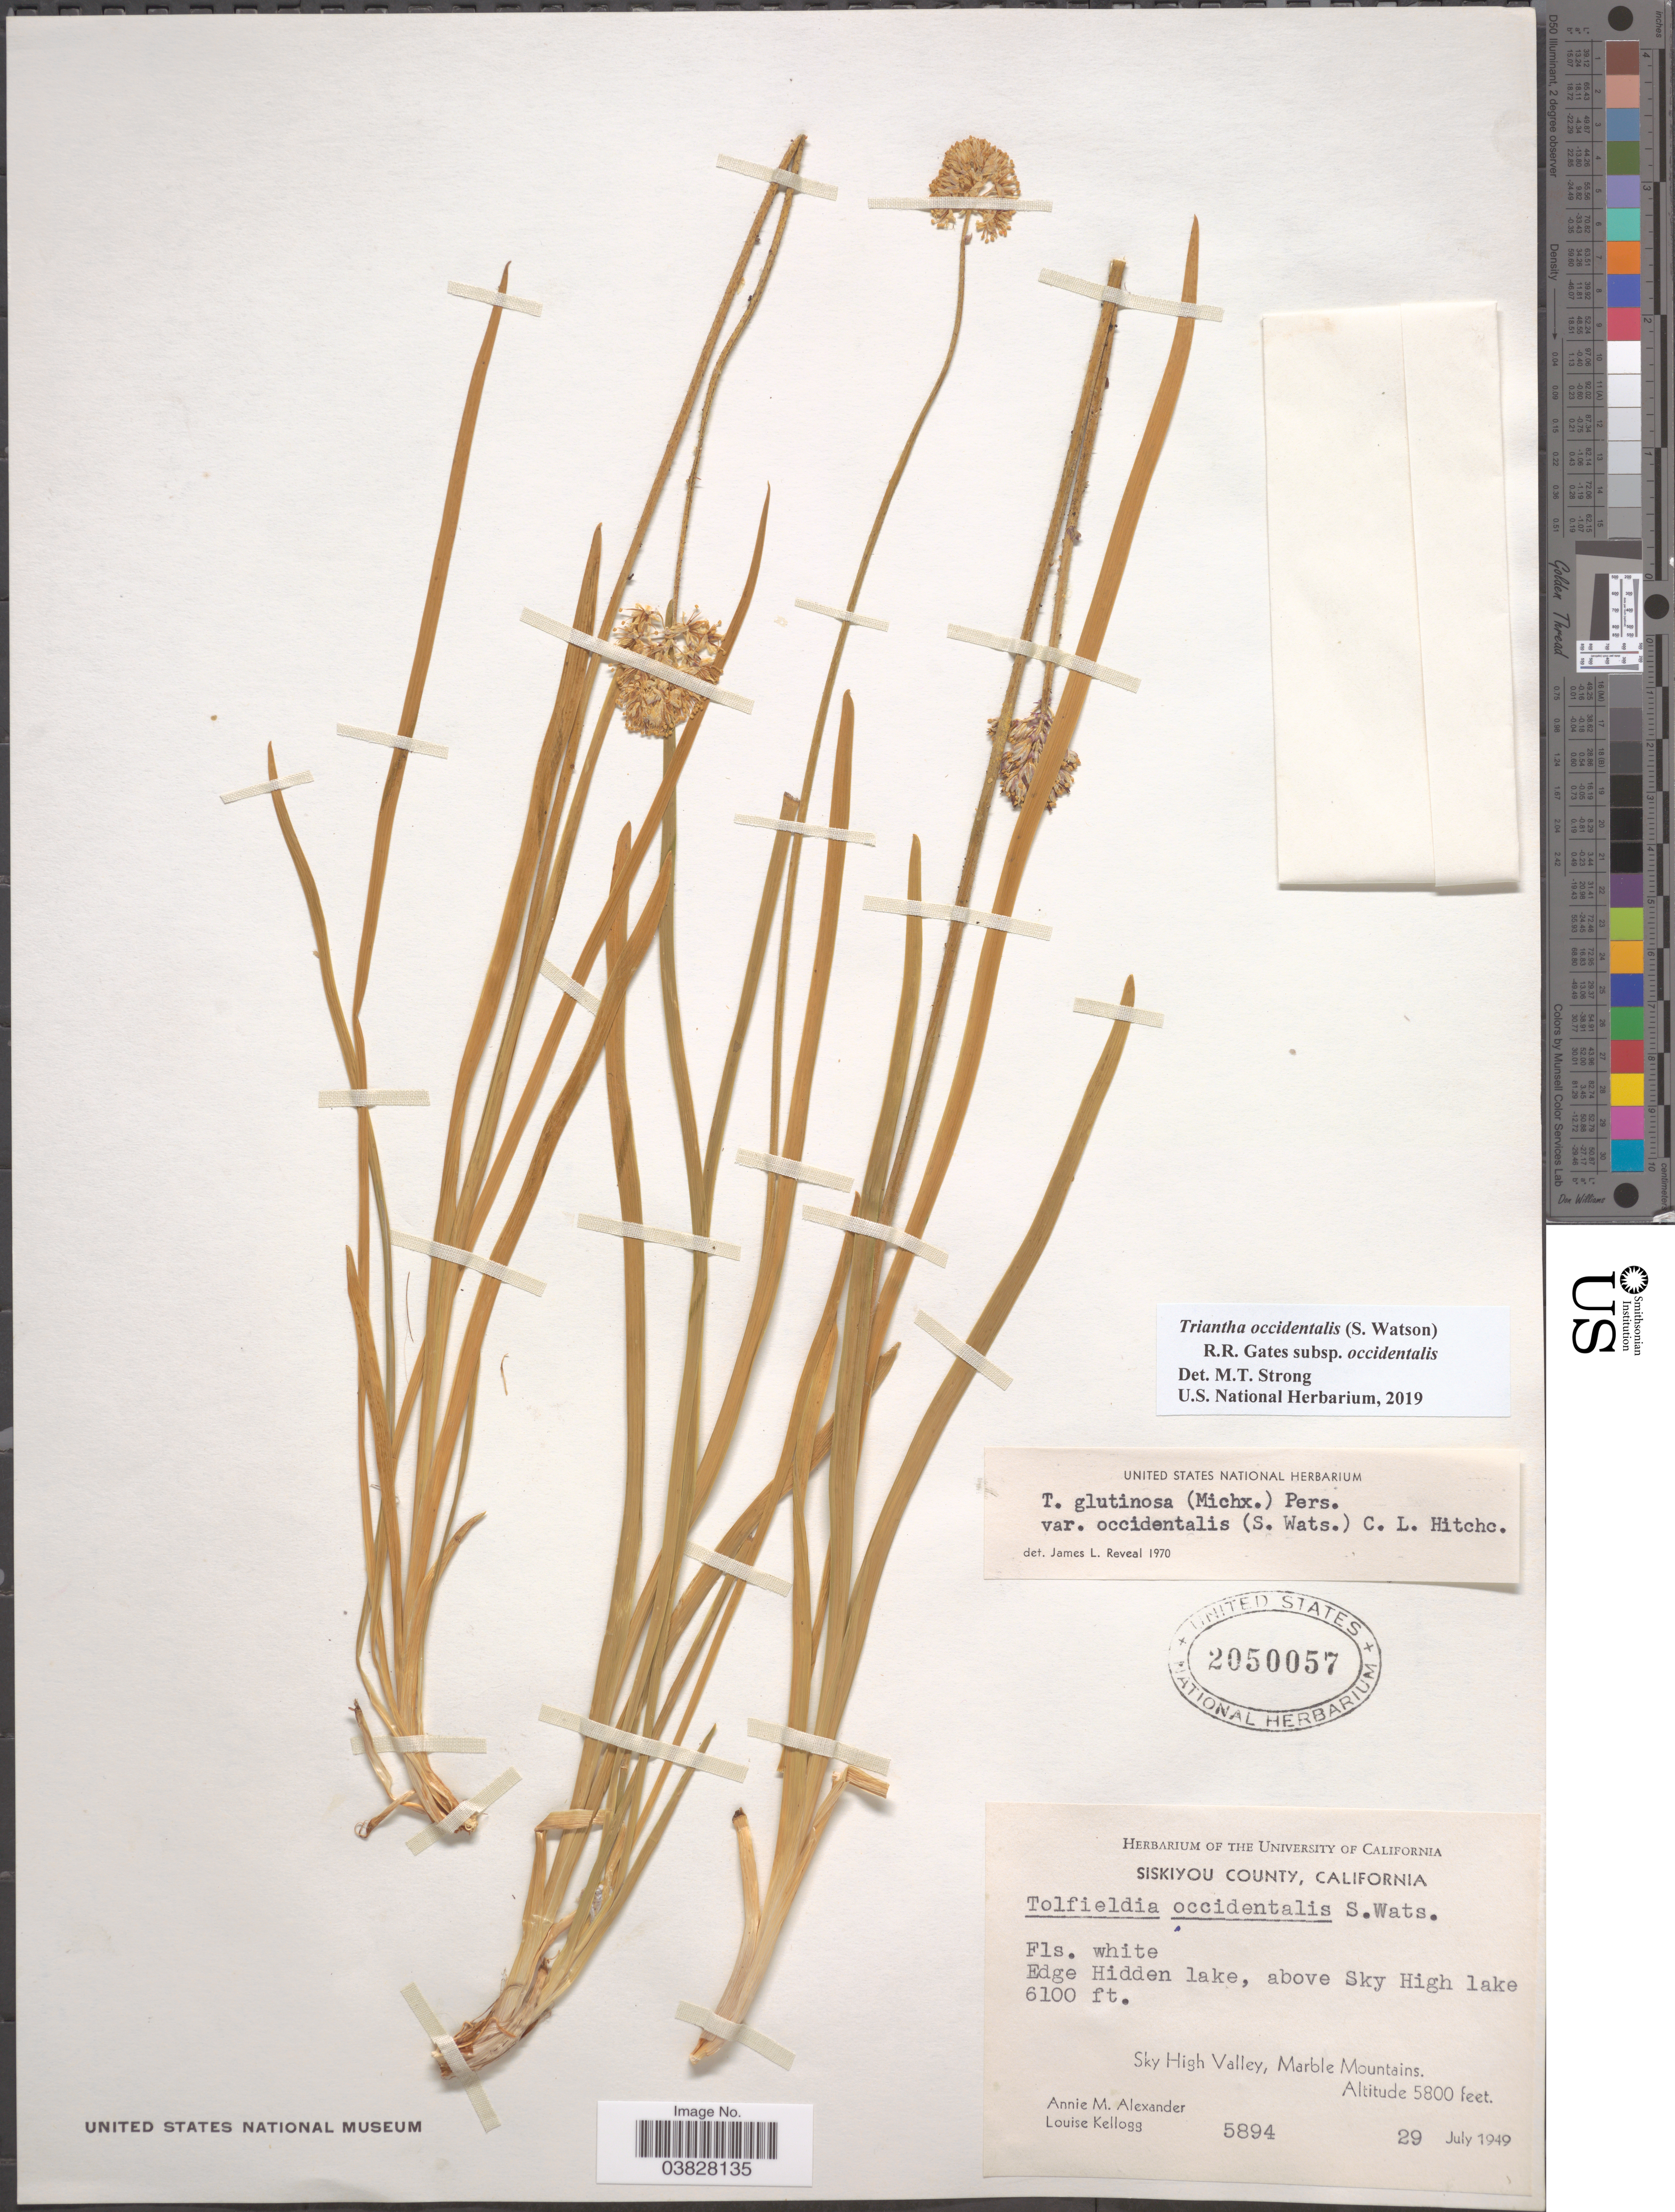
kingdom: Plantae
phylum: Tracheophyta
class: Liliopsida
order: Alismatales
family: Tofieldiaceae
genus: Triantha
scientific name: Triantha occidentalis subsp. occidentalis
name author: (S. Watson) R.R. Gates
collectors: A. M. Alexander & L. Kellogg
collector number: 5894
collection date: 1949-07-29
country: United States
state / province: California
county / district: Siskiyou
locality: Siskiyou County. Edge Hidden Lake, above Sky High lake. Sky High Valley, Marble Mountains.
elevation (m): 1768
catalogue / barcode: US 2050057